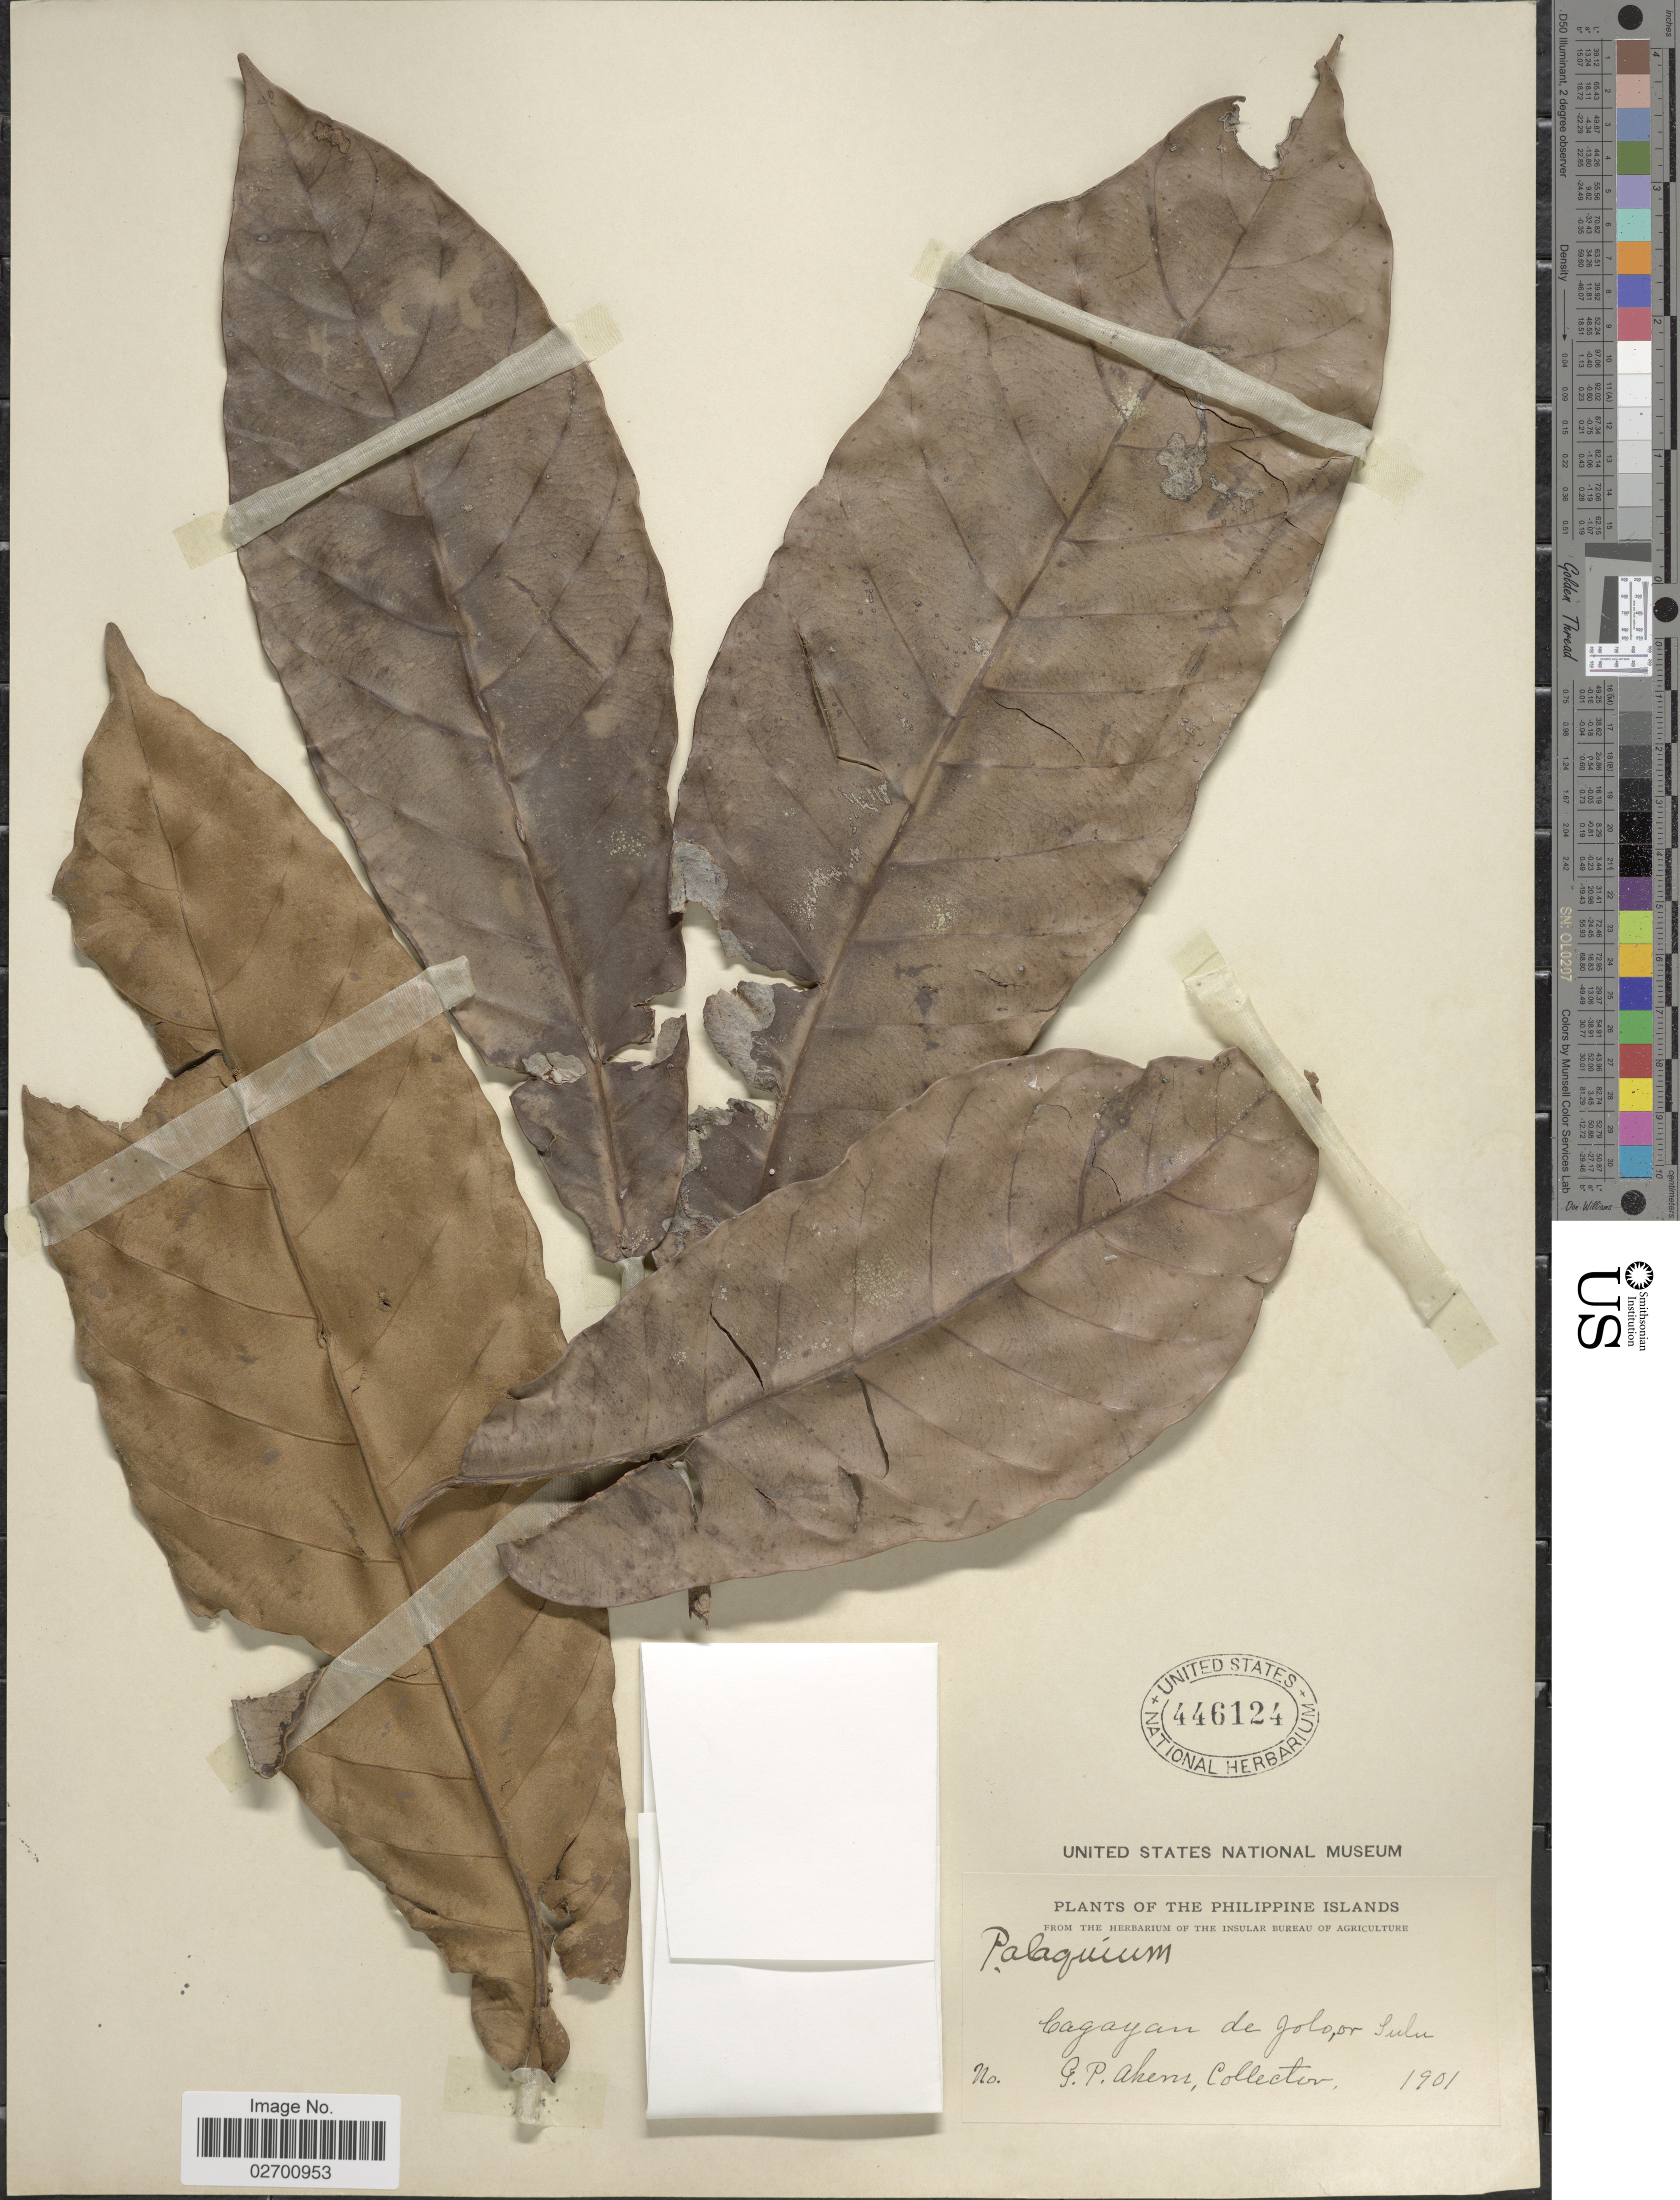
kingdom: Plantae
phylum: Tracheophyta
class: Magnoliopsida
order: Ericales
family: Sapotaceae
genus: Palaquium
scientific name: Palaquium philippense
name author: (Perr.) C.B. Rob.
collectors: G. Ahern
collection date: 1901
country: Philippines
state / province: Muslim Mindanao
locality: Cagayan de Jolo, or Sulu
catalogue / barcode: US 446124